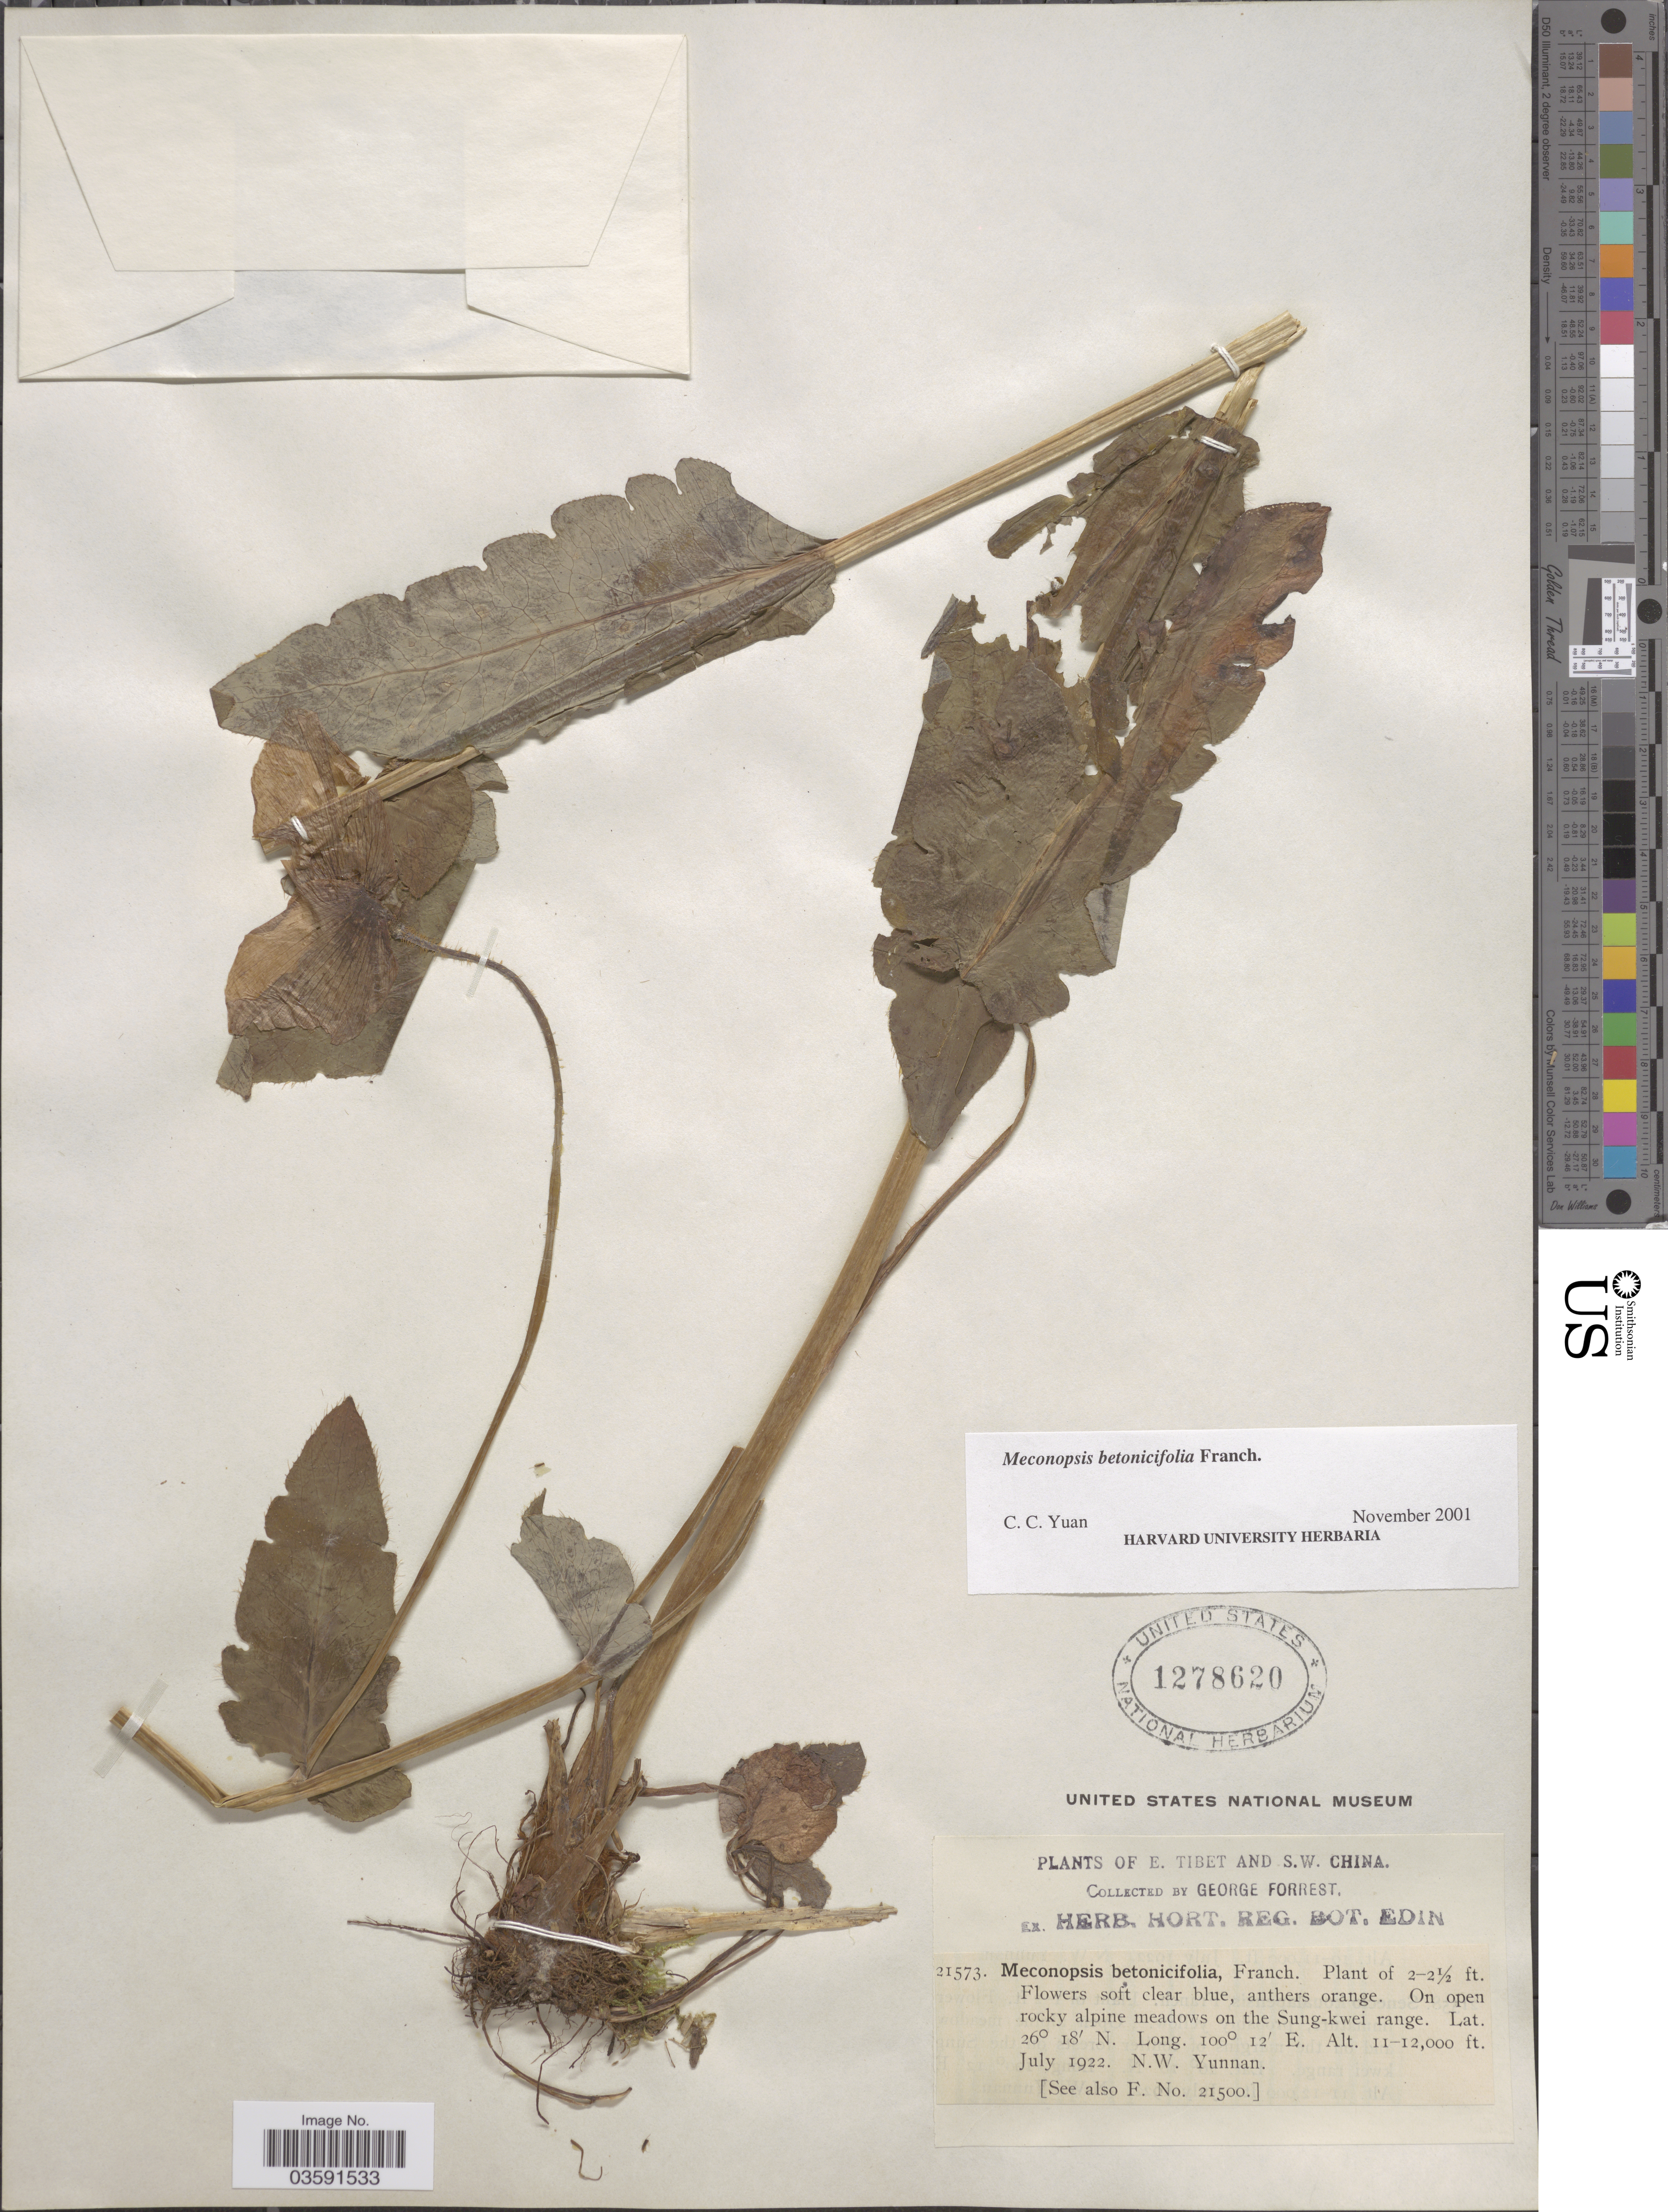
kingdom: Plantae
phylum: Tracheophyta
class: Magnoliopsida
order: Ranunculales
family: Papaveraceae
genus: Meconopsis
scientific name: Meconopsis betonicifolia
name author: Franch.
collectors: G. Forrest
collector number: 21573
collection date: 1922-07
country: China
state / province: Yunnan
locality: S. W. China. On the Sung-kwei range. N. W. Yunnan.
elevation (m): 3353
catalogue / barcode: US 1278620